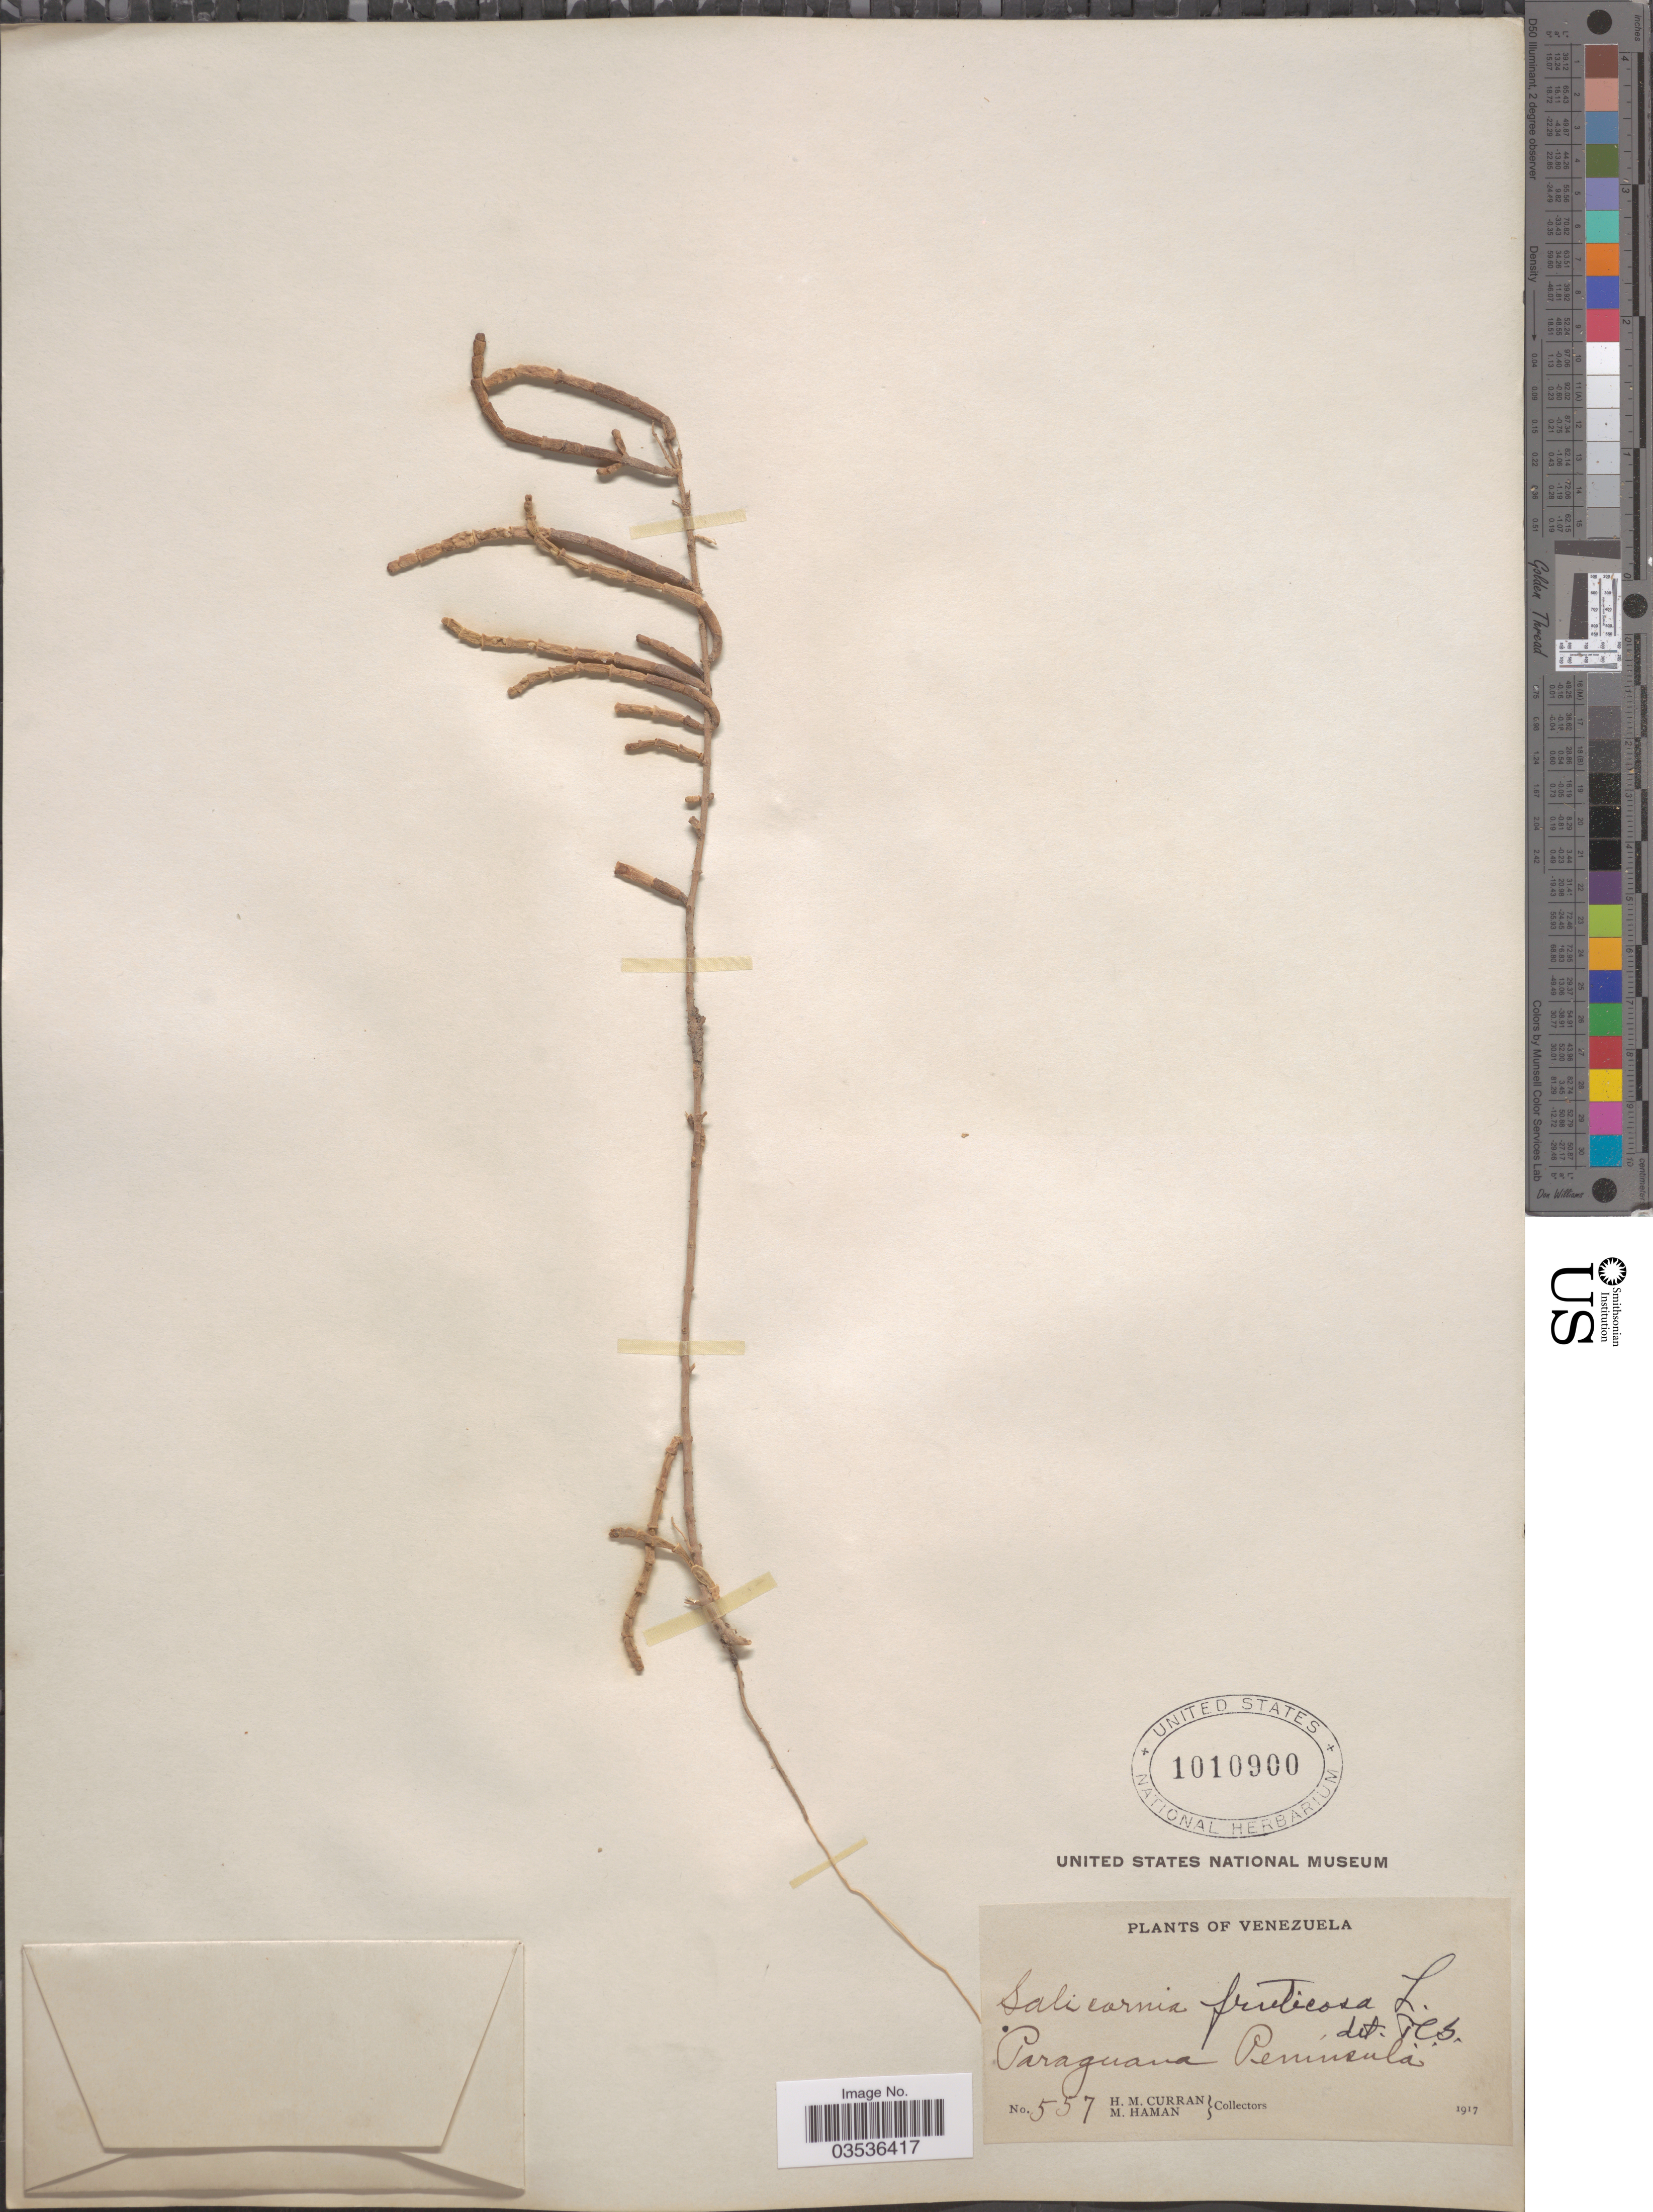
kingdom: Plantae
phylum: Tracheophyta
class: Magnoliopsida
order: Caryophyllales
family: Amaranthaceae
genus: Salicornia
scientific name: Salicornia fruticosa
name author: (L.) L.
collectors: H. M. Curran & M. Haman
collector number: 557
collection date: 1917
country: Venezuela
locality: Paraguana Peninsula.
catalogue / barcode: US 1010900